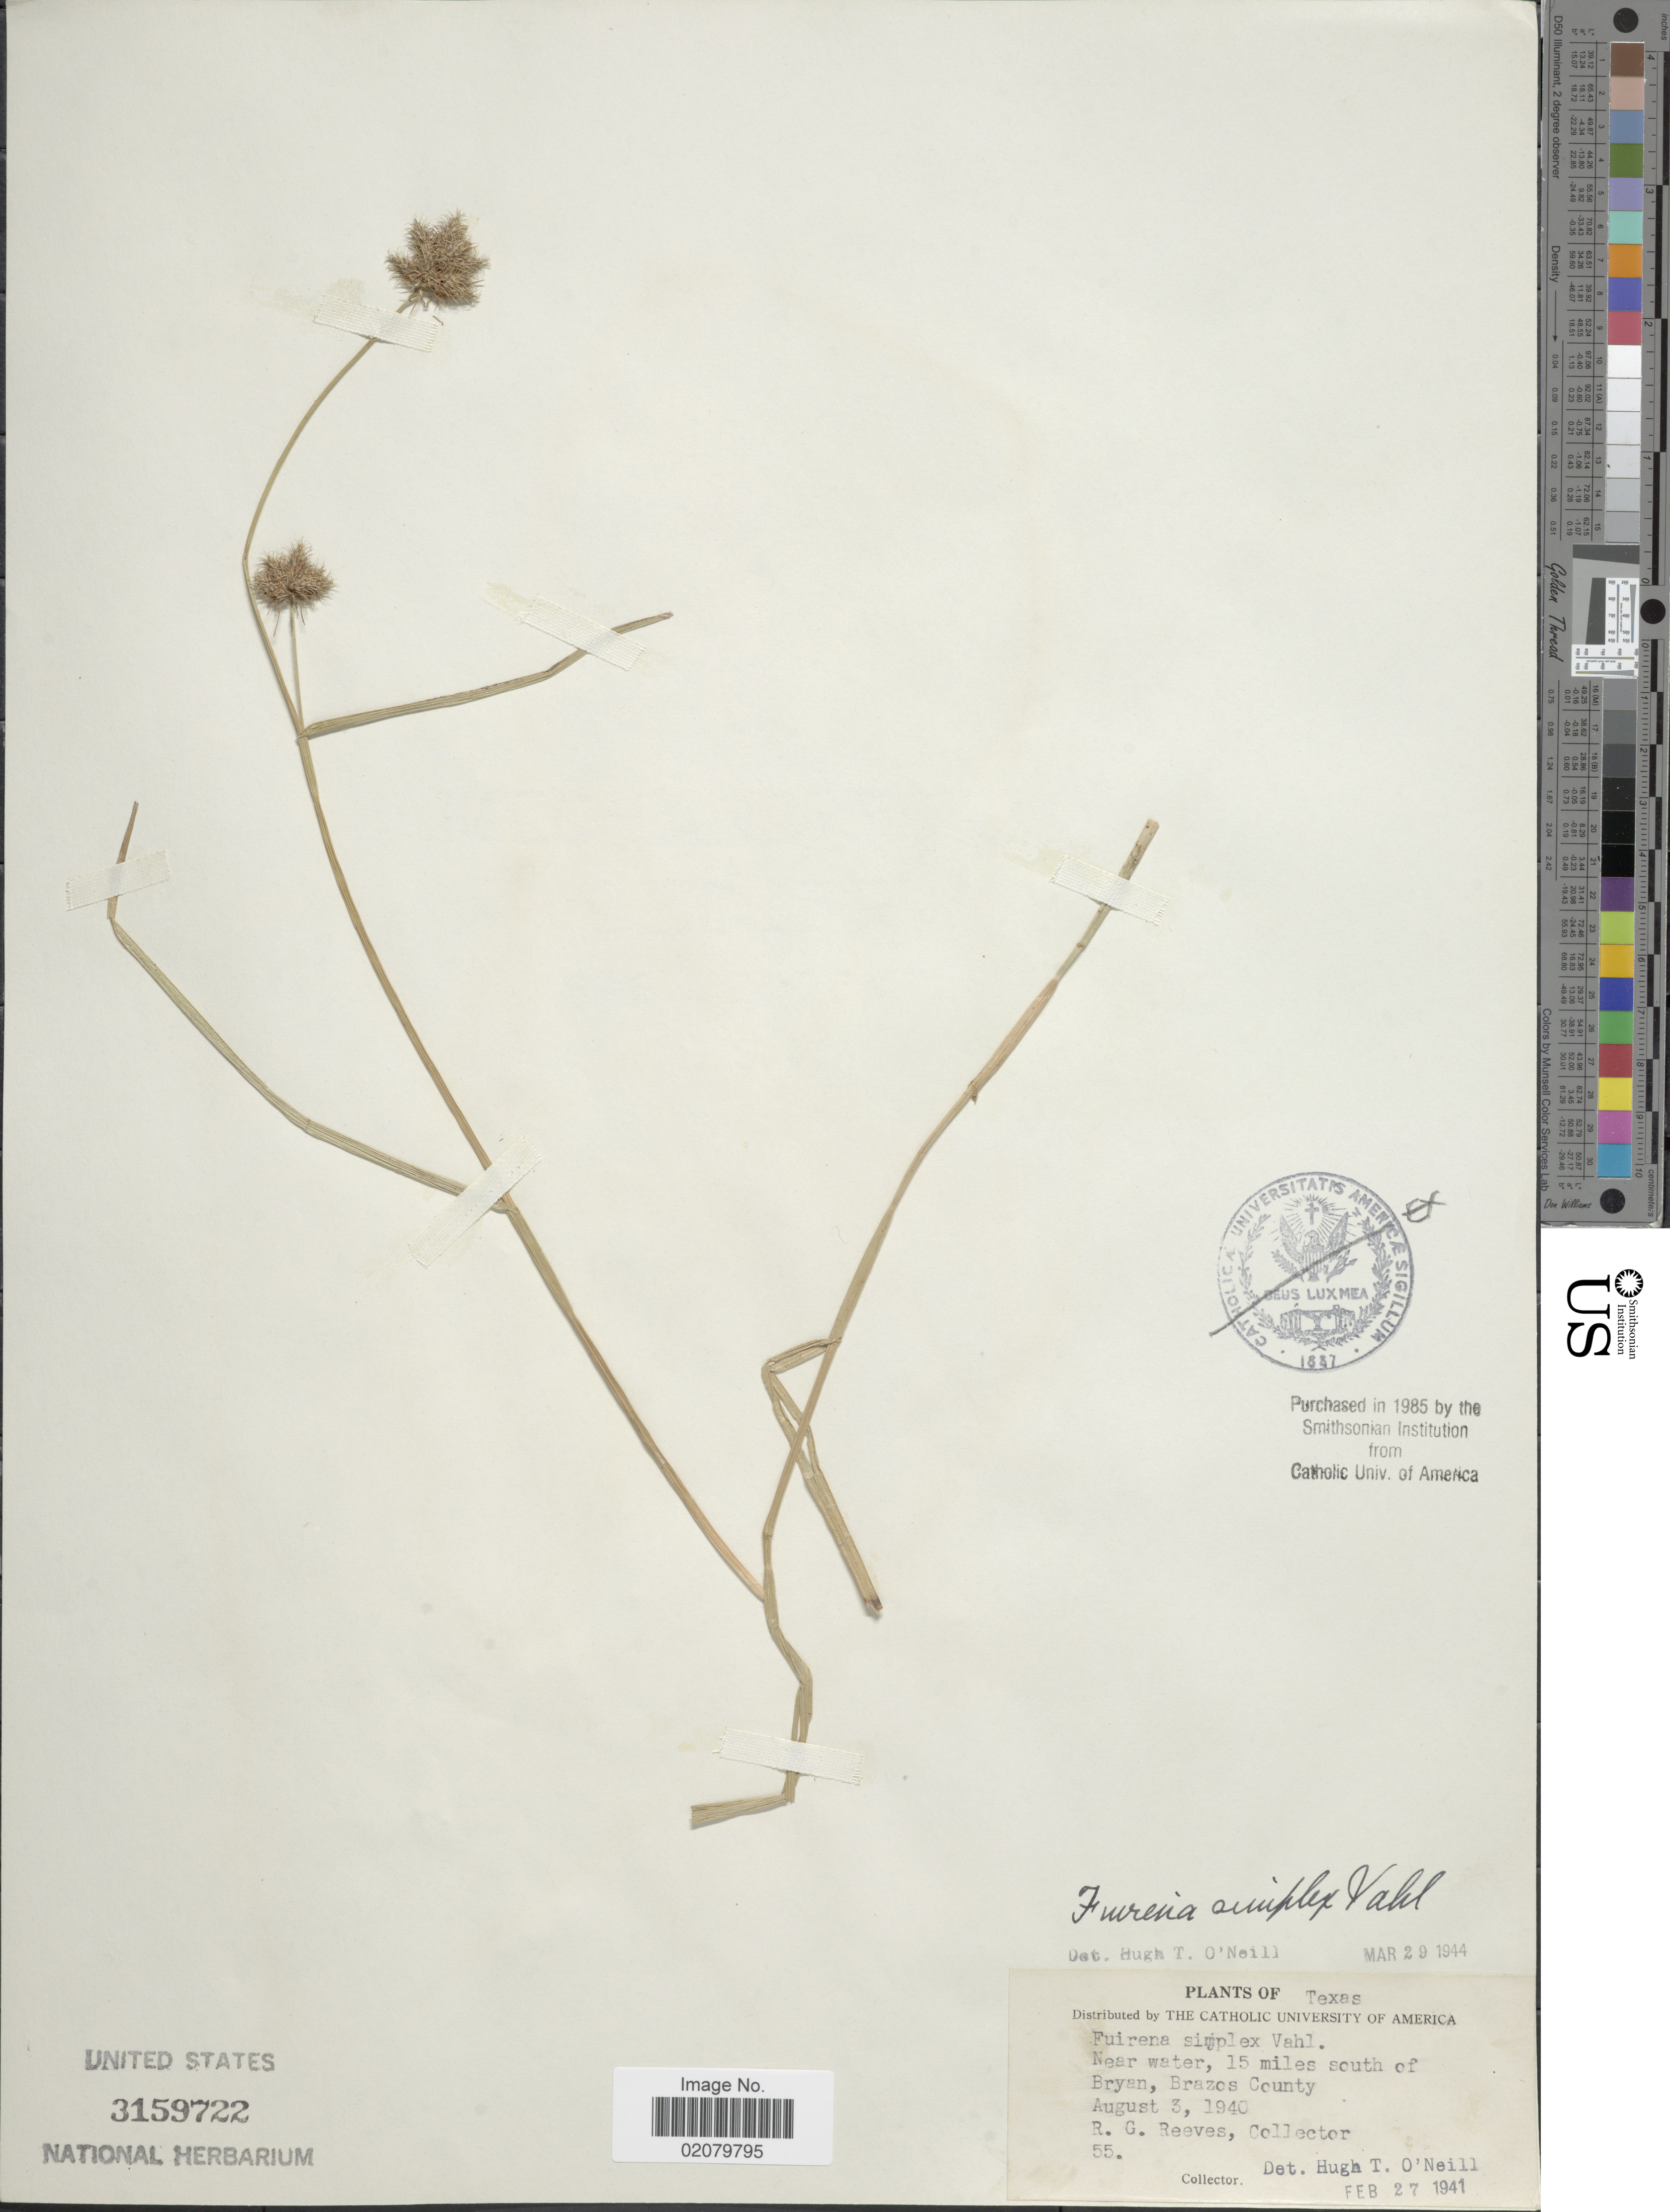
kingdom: Plantae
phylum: Tracheophyta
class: Liliopsida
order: Poales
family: Cyperaceae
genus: Fuirena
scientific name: Fuirena simplex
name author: Vahl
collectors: R. G. Reeves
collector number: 55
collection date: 1940-08-03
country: United States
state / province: Texas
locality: Near water, 15 miles south of Bryan, Brazos County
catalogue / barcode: US 3159722